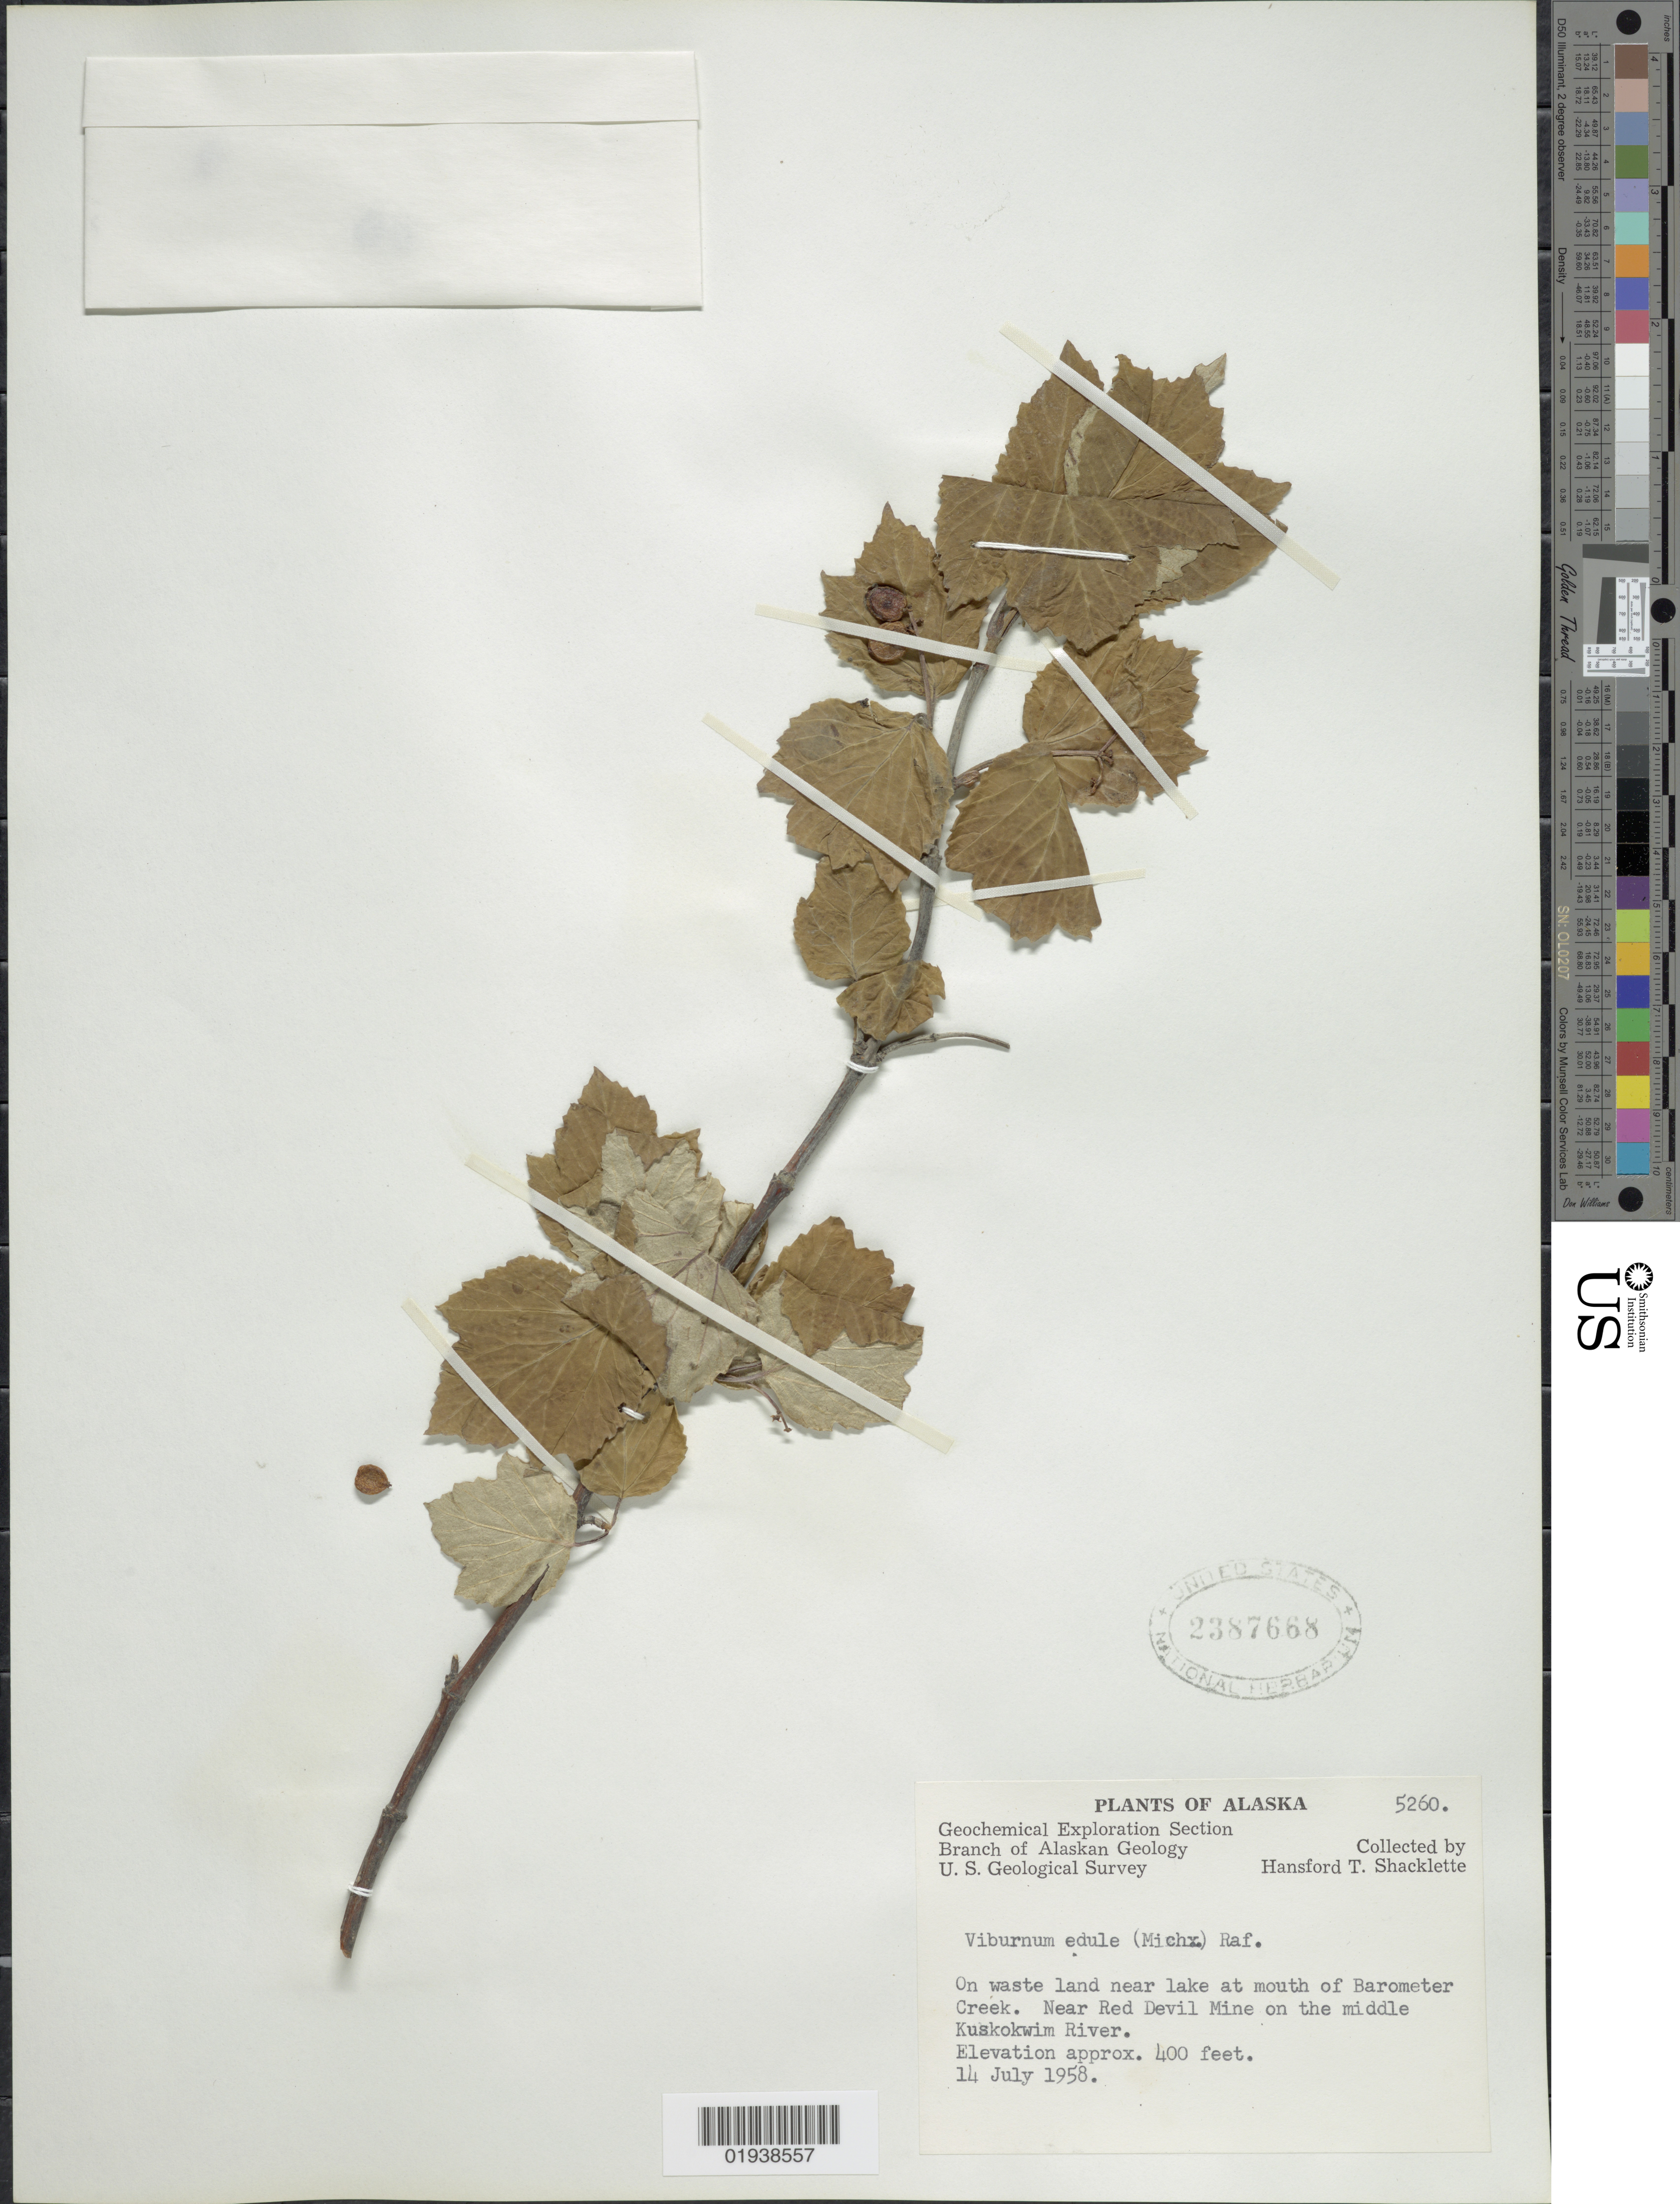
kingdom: Plantae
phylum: Tracheophyta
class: Magnoliopsida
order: Dipsacales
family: Viburnaceae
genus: Viburnum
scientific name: Viburnum edule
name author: (Michx.) Raf.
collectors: H. Shacklette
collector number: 5260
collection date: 1958-07-14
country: United States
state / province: Alaska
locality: On waste land near lake at mouth of Barometer Creek. Near Red Devil Mine on the middle Kuskokwim River.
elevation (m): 122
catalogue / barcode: US 2387668